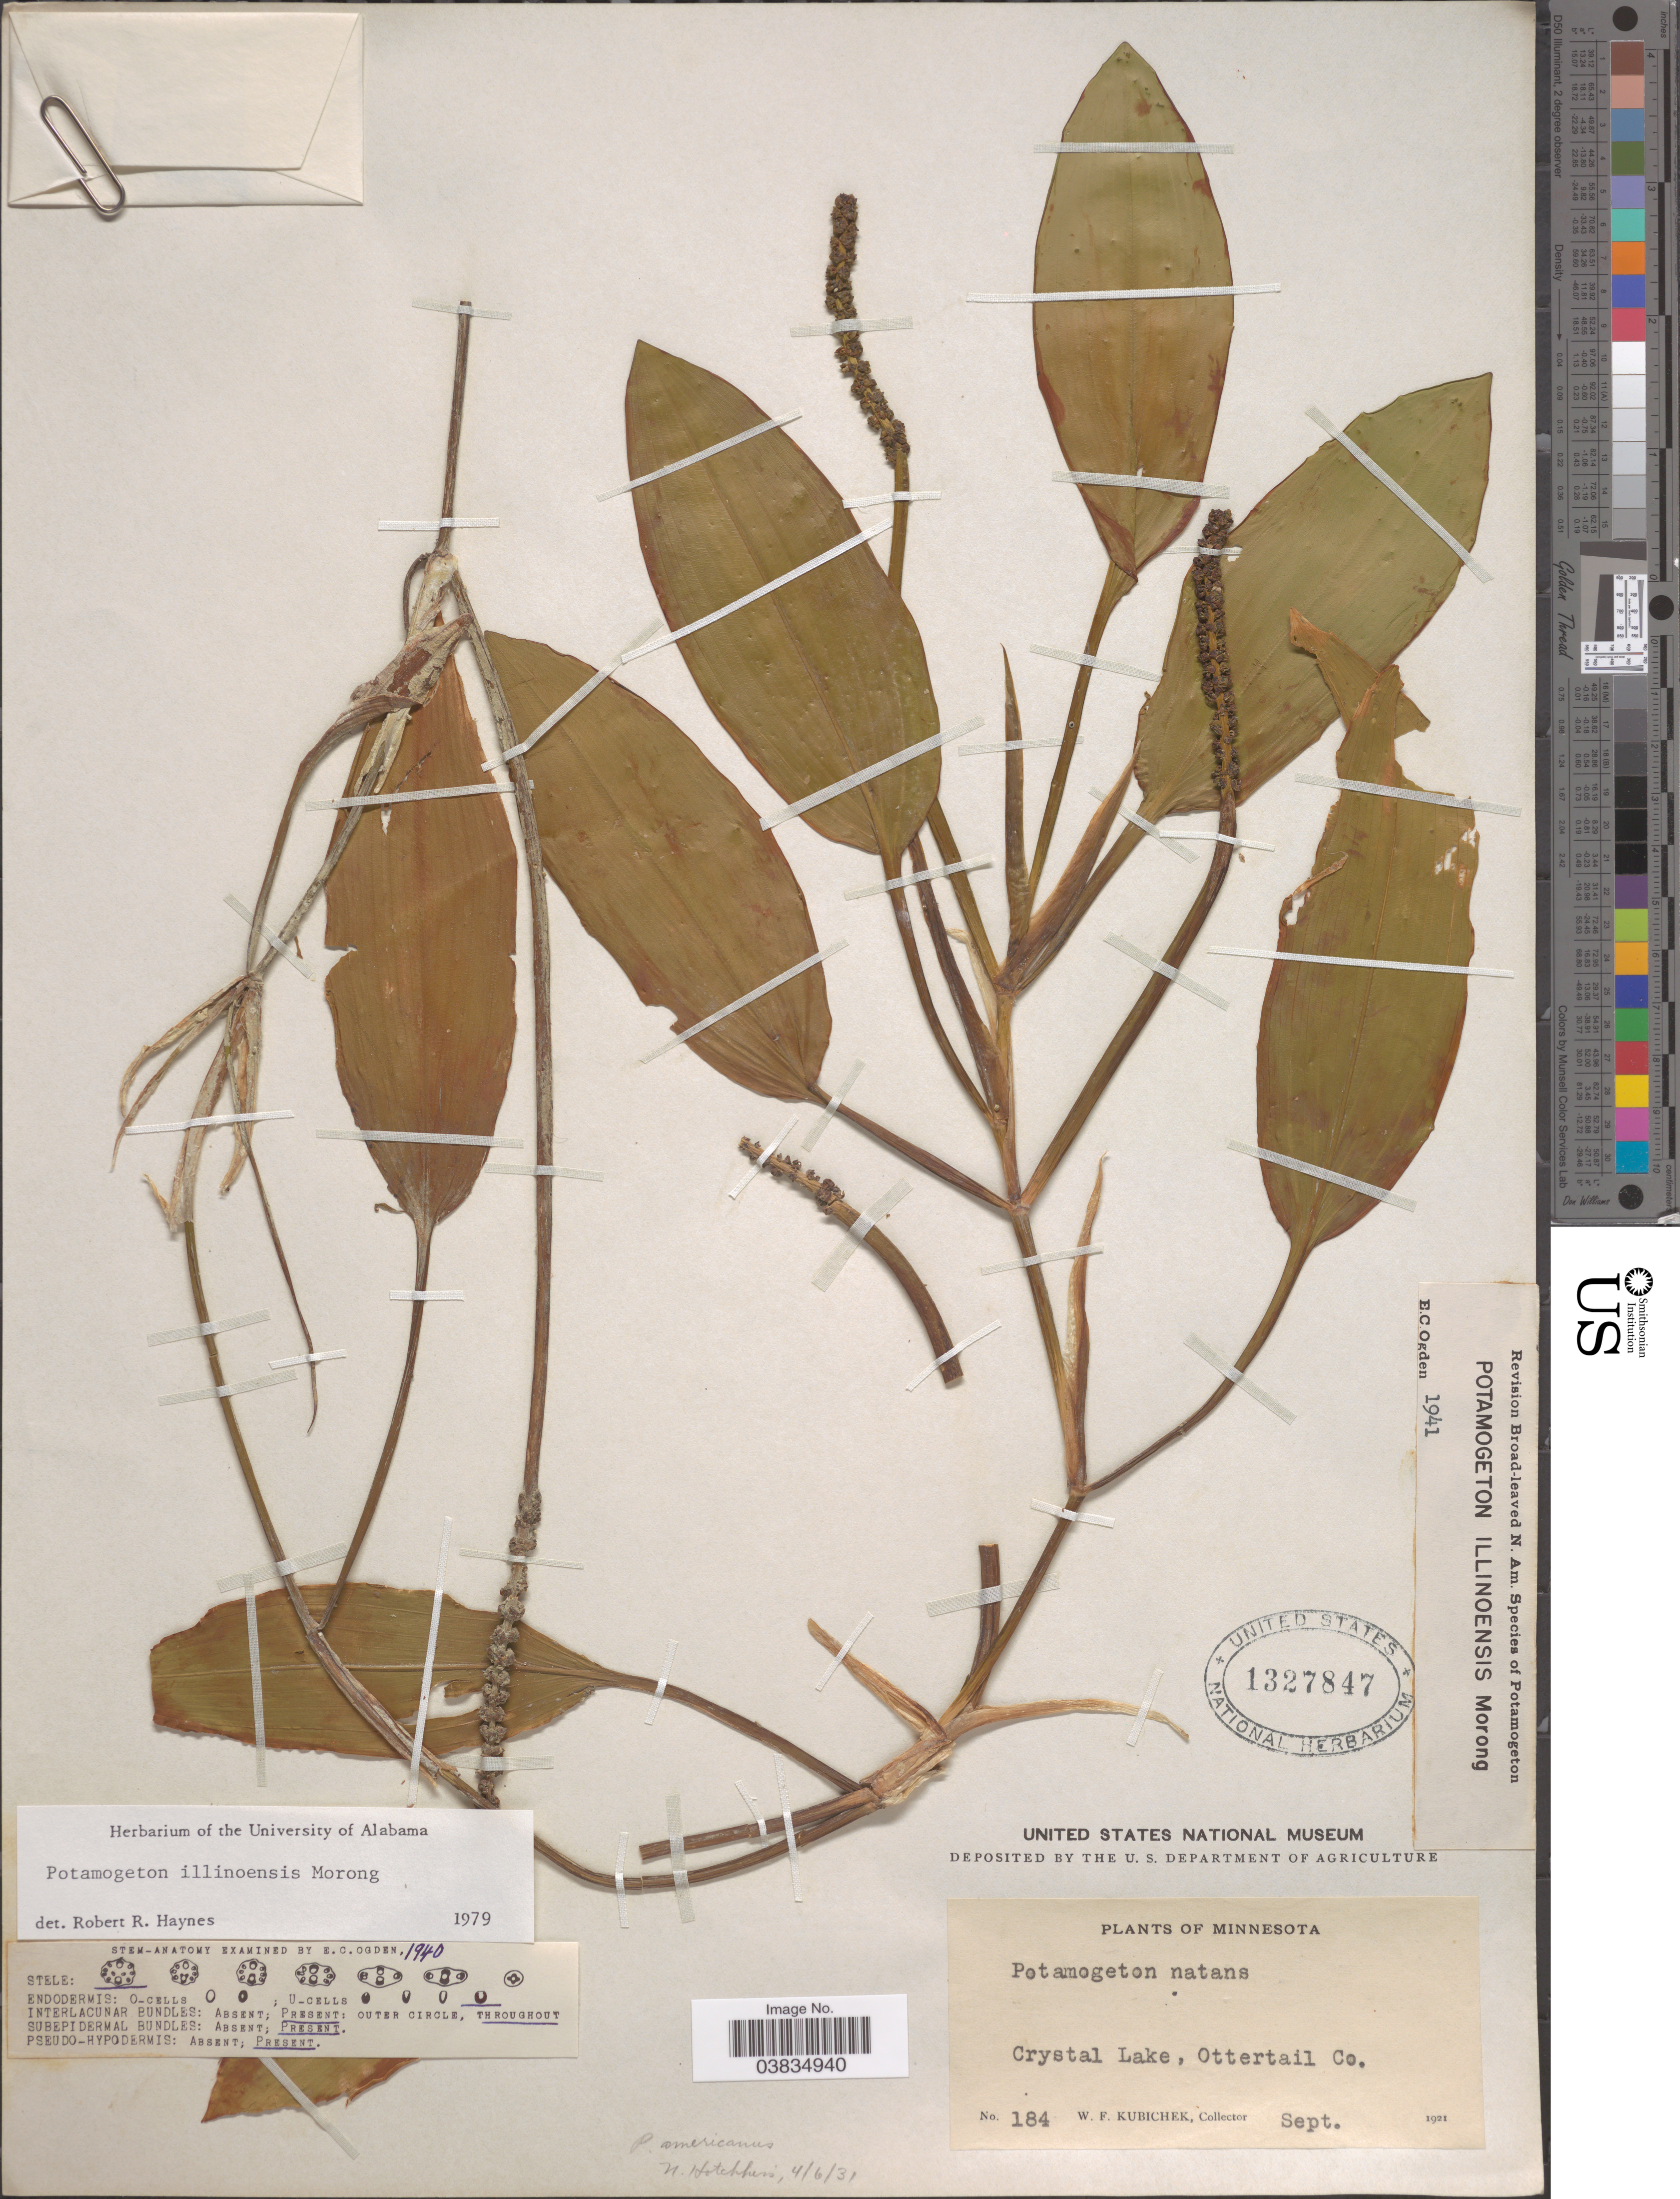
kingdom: Plantae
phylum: Tracheophyta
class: Liliopsida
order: Alismatales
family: Potamogetonaceae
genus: Potamogeton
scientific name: Potamogeton illinoensis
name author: Morong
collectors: W. Kubichek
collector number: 184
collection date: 1921-09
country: United States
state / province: Minnesota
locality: Crystal Lake, Ottertail Co.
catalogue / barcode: US 1327847